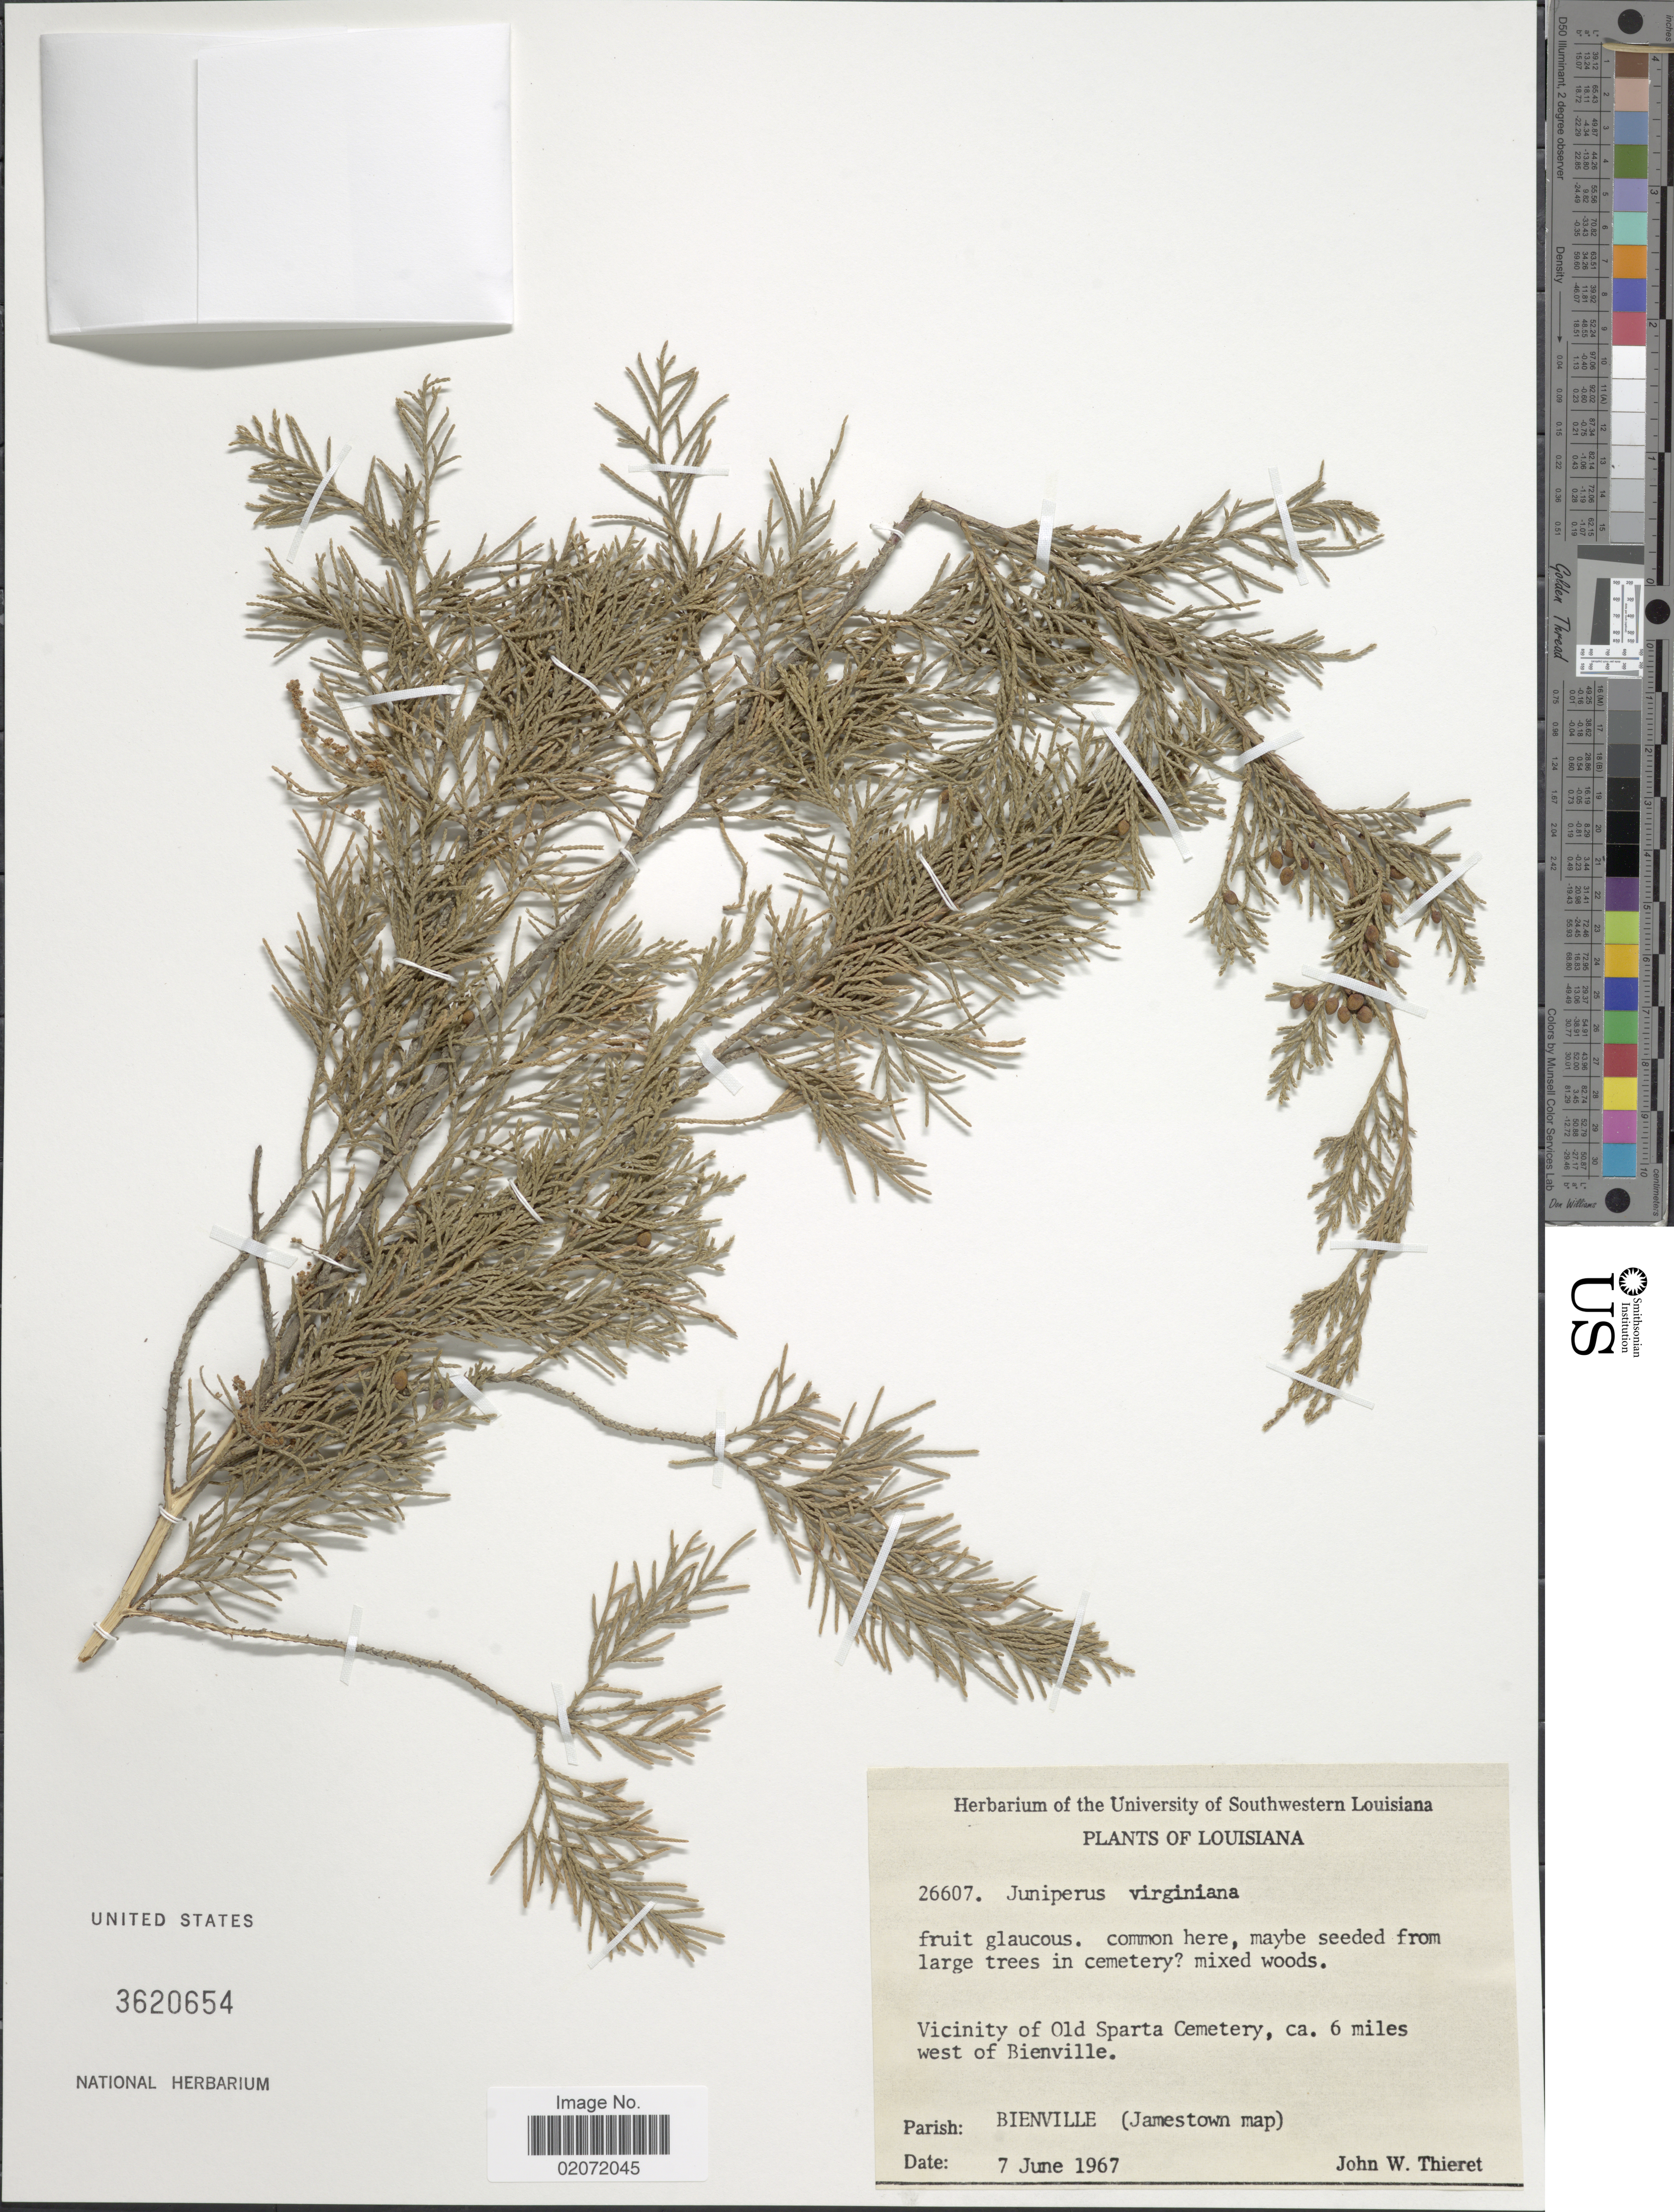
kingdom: Plantae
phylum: Tracheophyta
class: Pinopsida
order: Pinales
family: Cupressaceae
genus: Juniperus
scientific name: Juniperus virginiana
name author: L.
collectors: J. W. Thieret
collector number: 26607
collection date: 1967-06-07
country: United States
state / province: Louisiana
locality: Vicinity of Old Sparta Cemetary, ca. 6 miles west of Bienville, Parish Bienville (Jamestown map)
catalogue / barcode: US 3620654